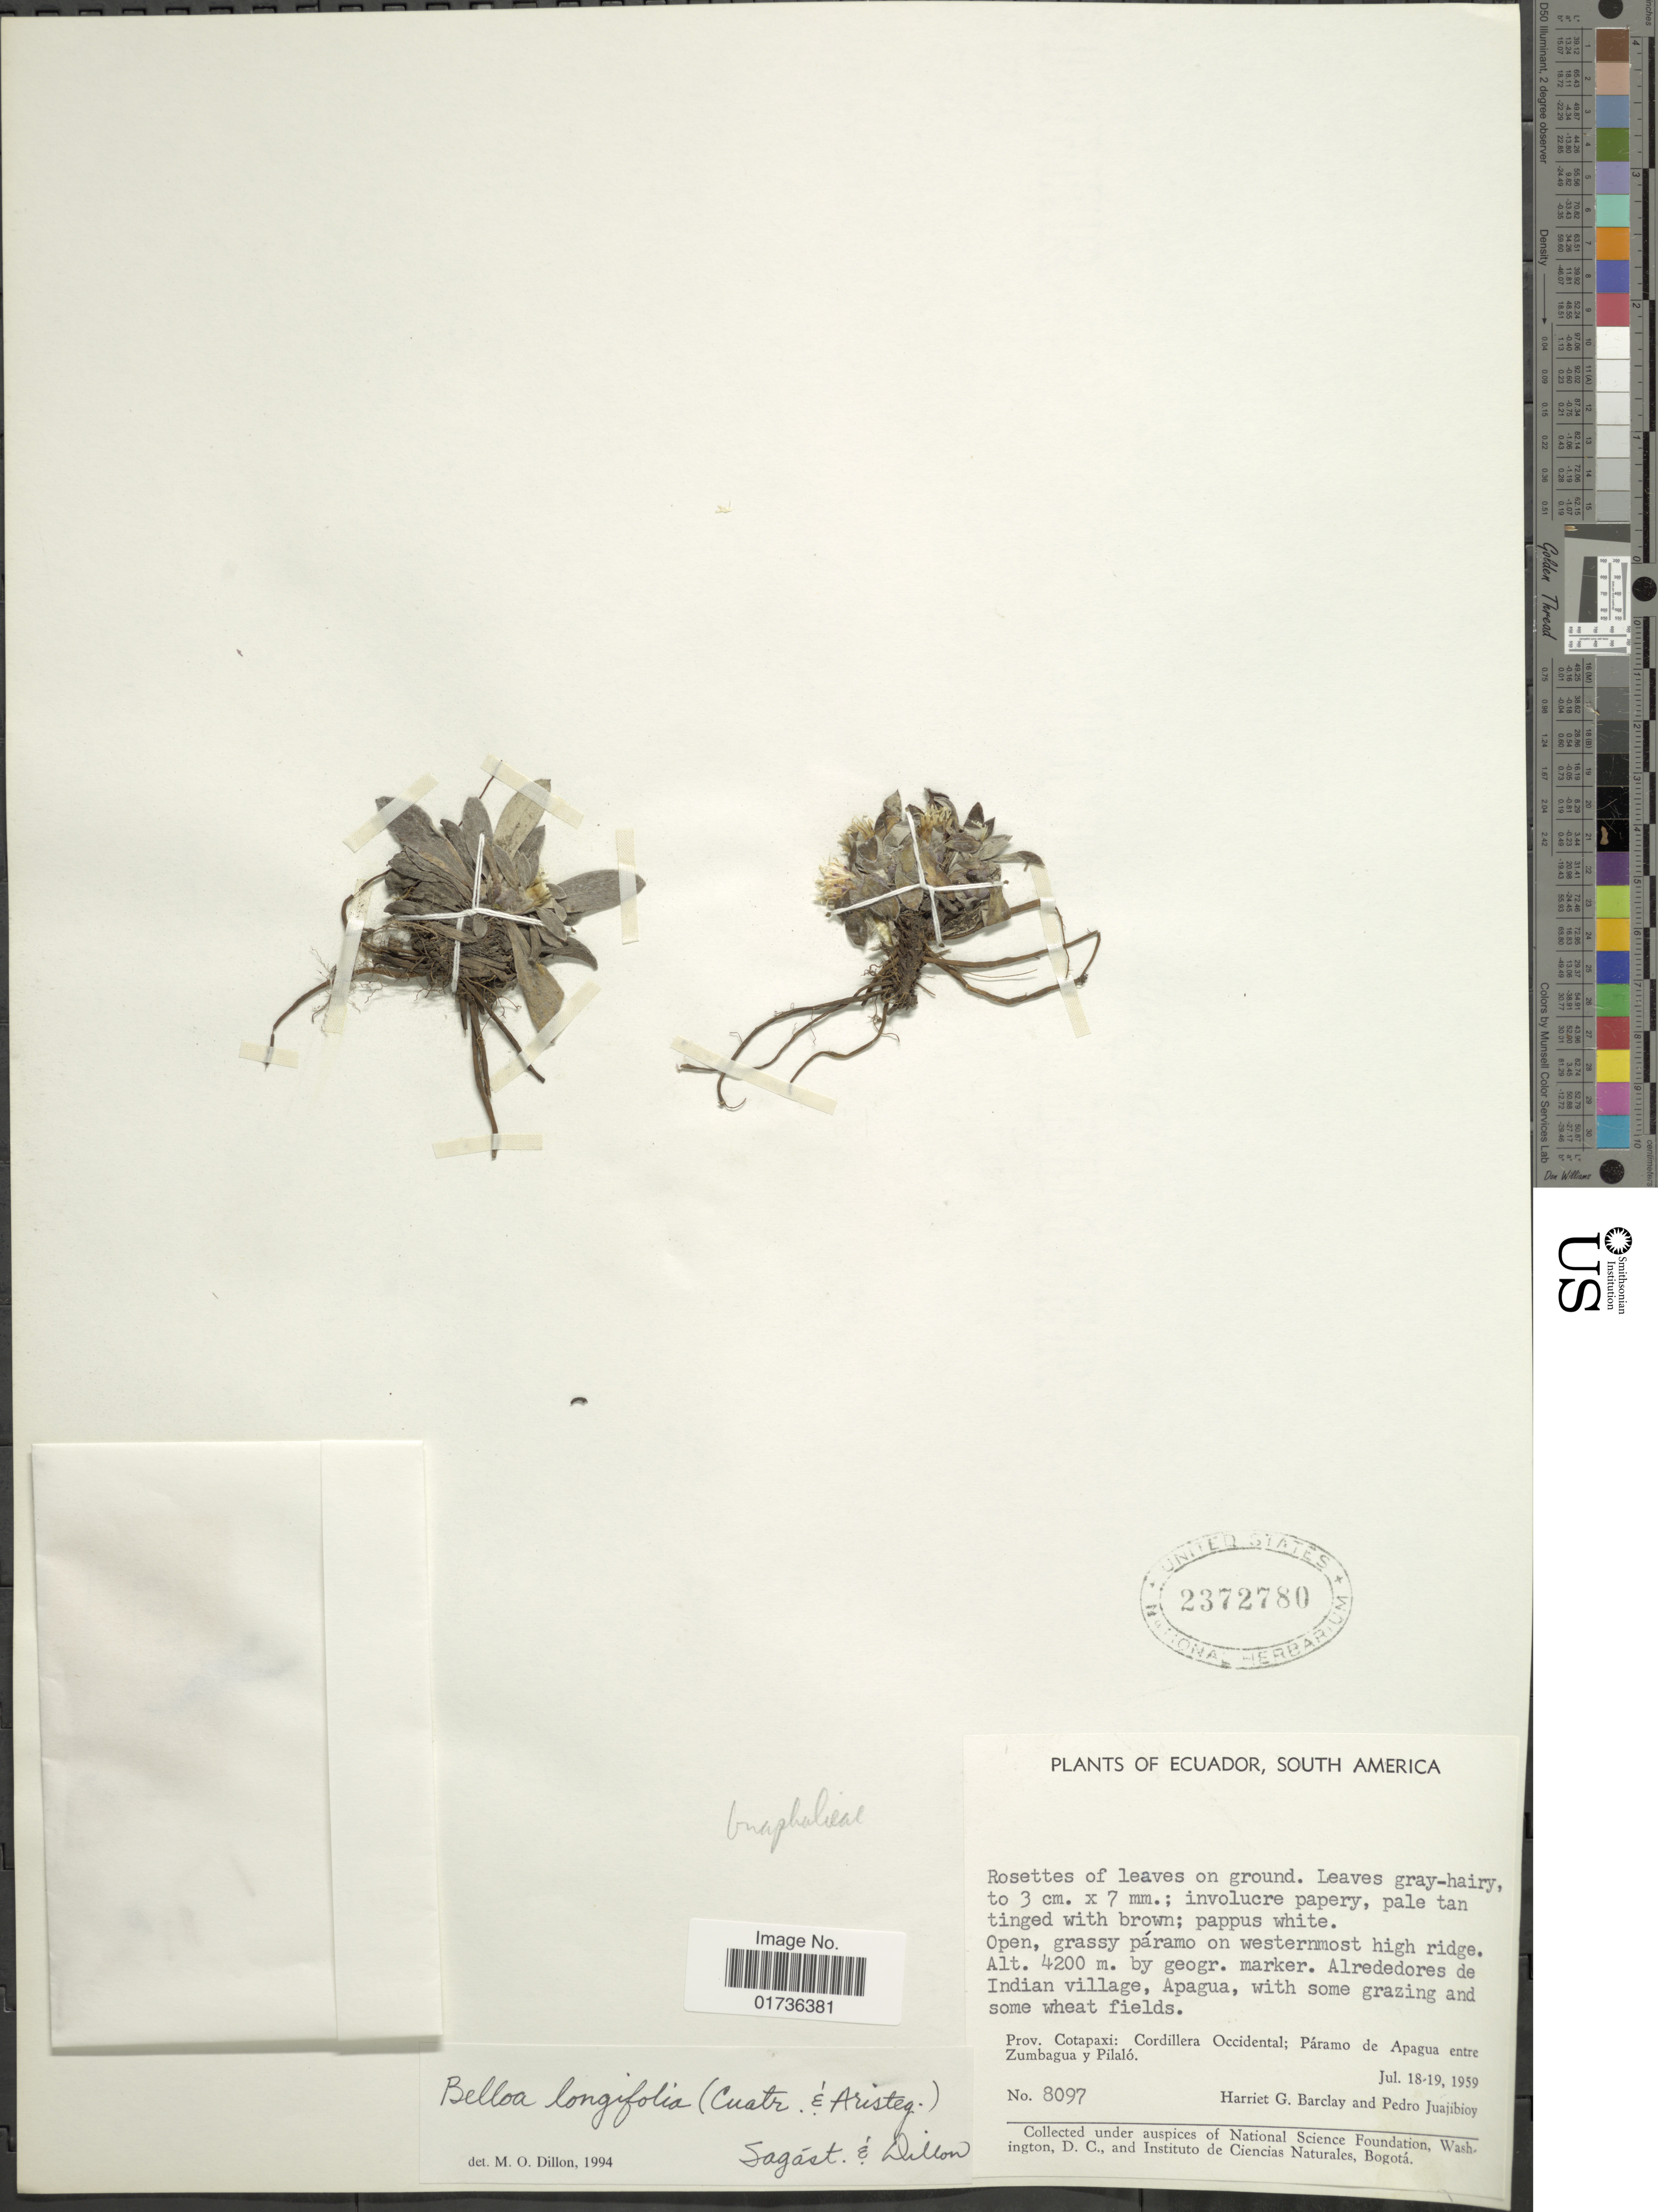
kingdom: Plantae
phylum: Tracheophyta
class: Magnoliopsida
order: Asterales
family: Asteraceae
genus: Belloa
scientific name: Belloa longifolia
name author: (Cuatrec. & Aristeg.) Sagást. & M.O. Dillon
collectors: H. G. Barclay & P. Juajibioy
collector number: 8097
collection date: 1959-07-18/1959-07-19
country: Ecuador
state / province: Cotopaxi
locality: Open, grassy páramo on westernmost high ridge. Alrededores de Indian village, Apagua. Prov. Cotopaxi: Cordillera Occidental; Páramo de Apagua entre Zumbagua y Pilaló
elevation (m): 4200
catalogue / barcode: US 2372780